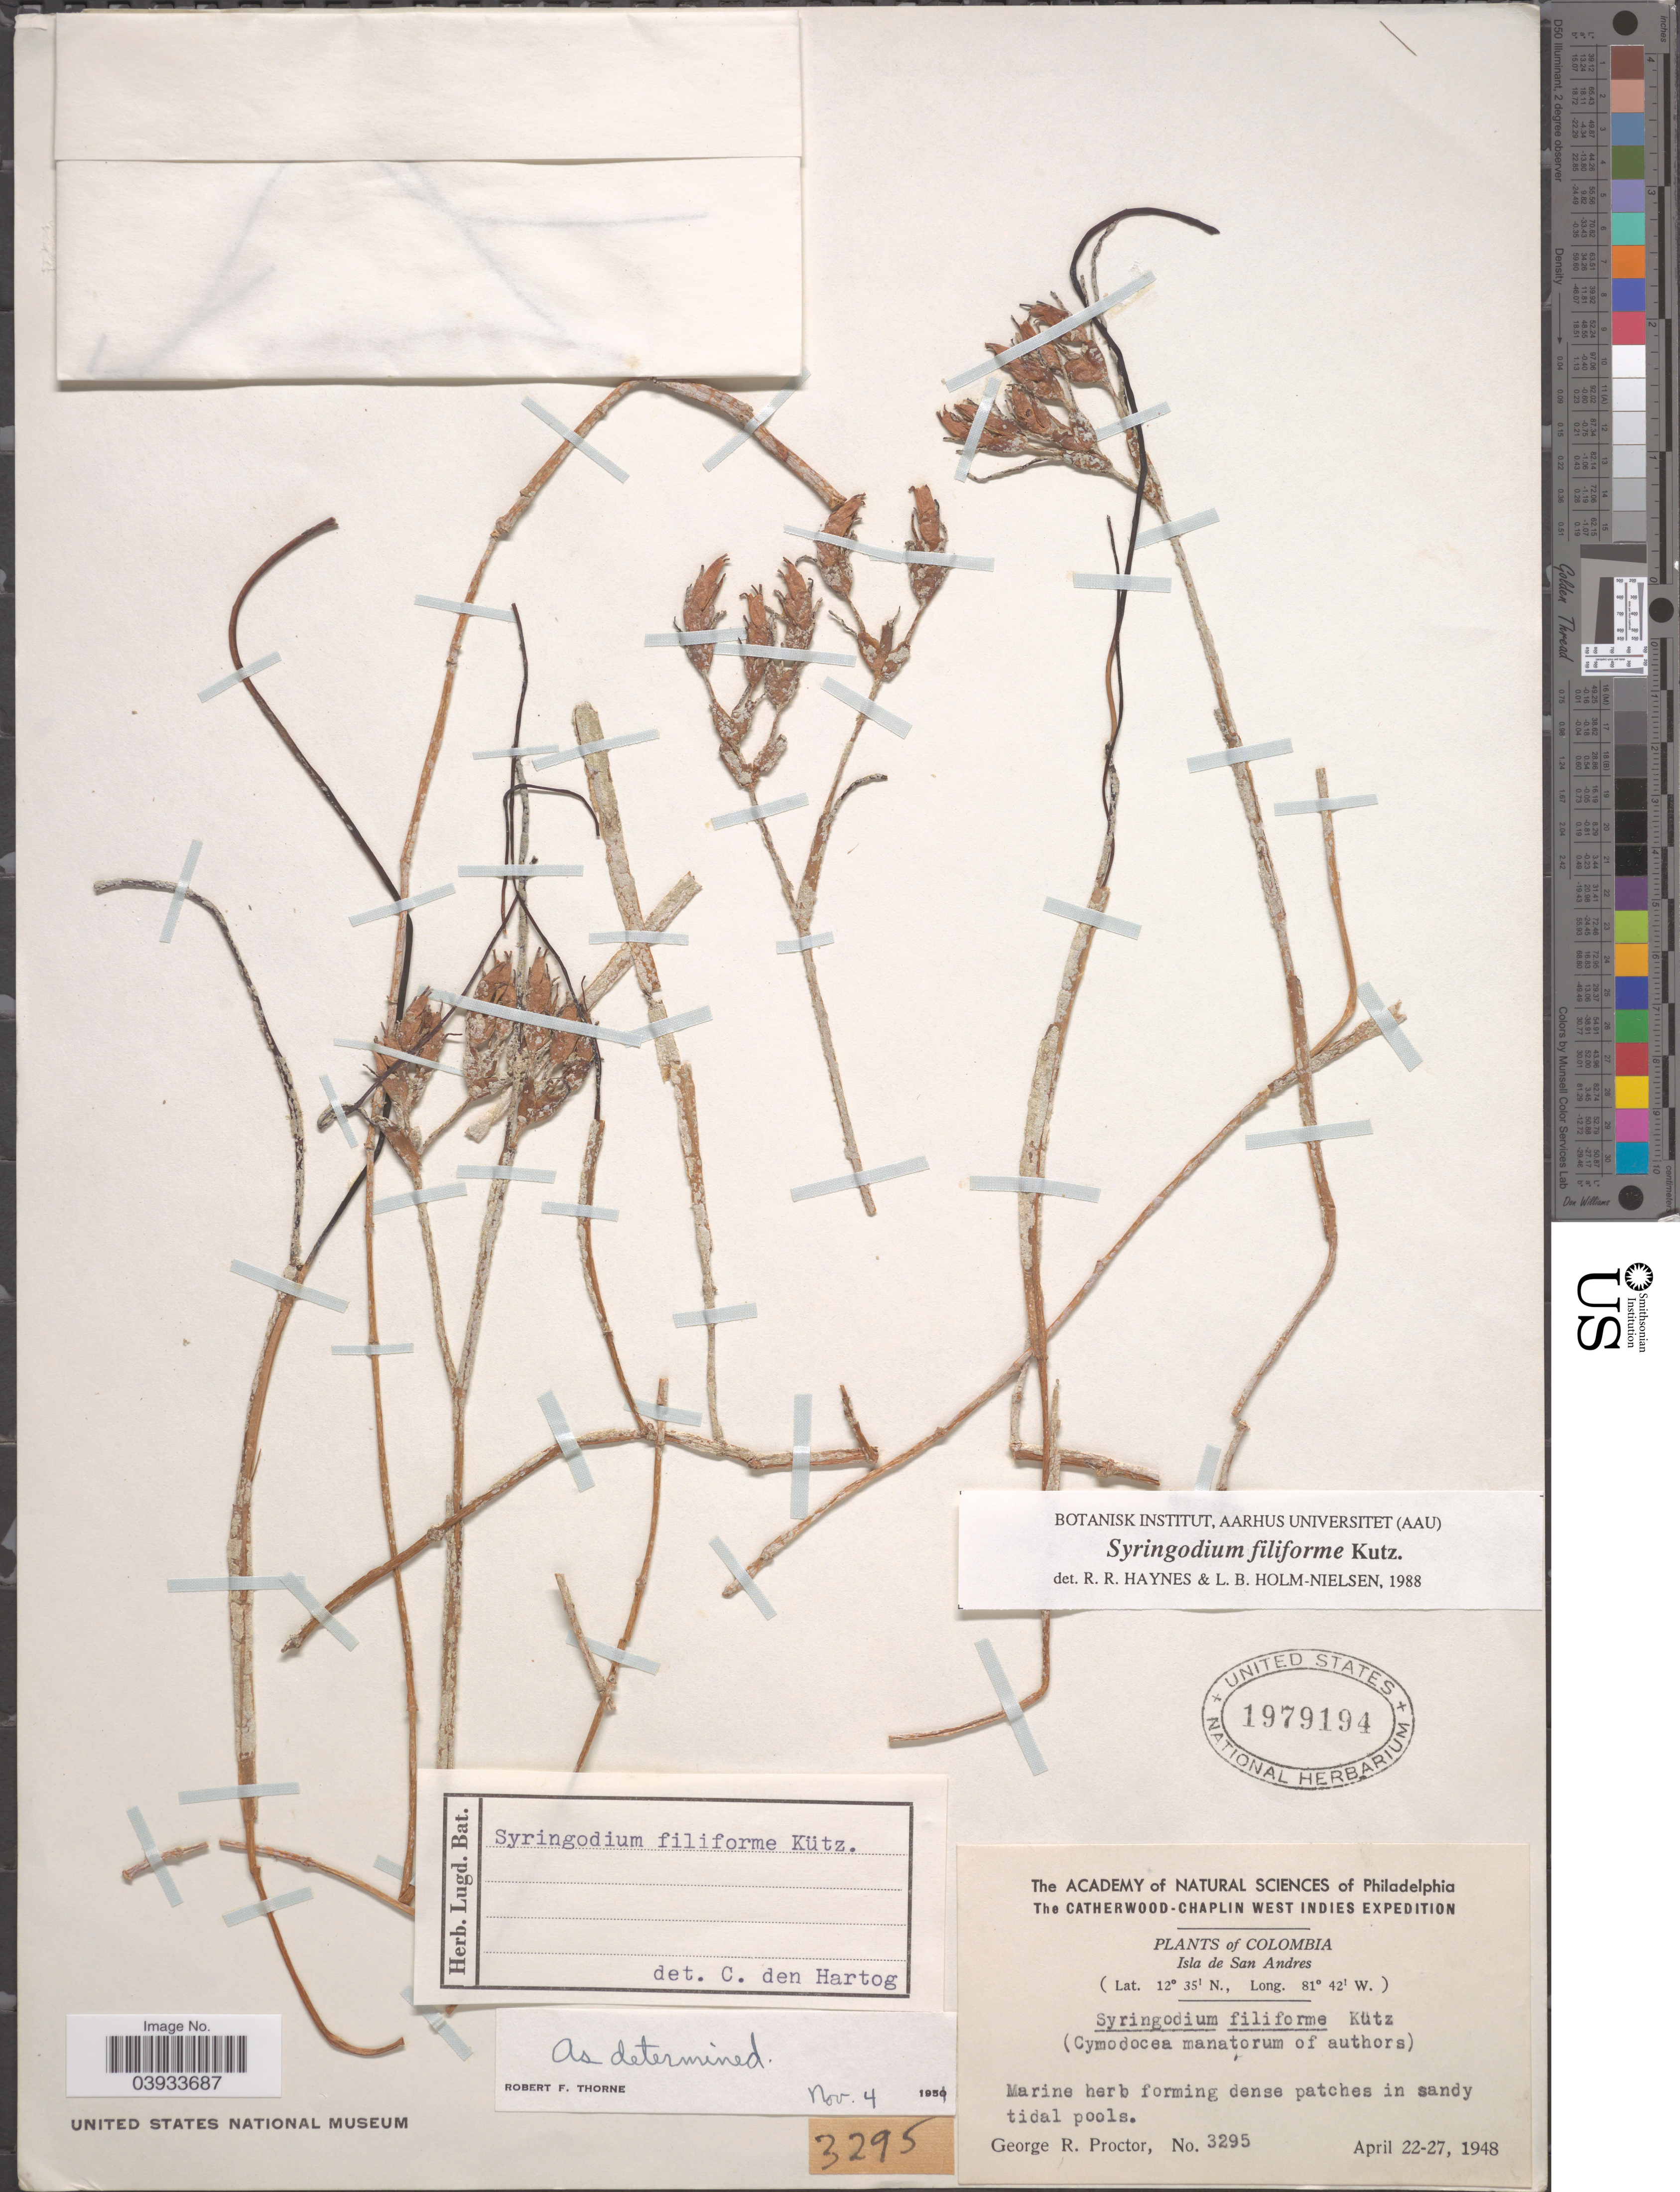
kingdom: Plantae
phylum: Tracheophyta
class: Liliopsida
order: Alismatales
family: Cymodoceaceae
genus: Syringodium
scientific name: Syringodium filiforme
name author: Kütz.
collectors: G. Proctor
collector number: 3295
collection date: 1948-04-22/1948-04-27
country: Colombia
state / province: San Andres y Providencia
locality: Isla de San Andres.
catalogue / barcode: US 1979194